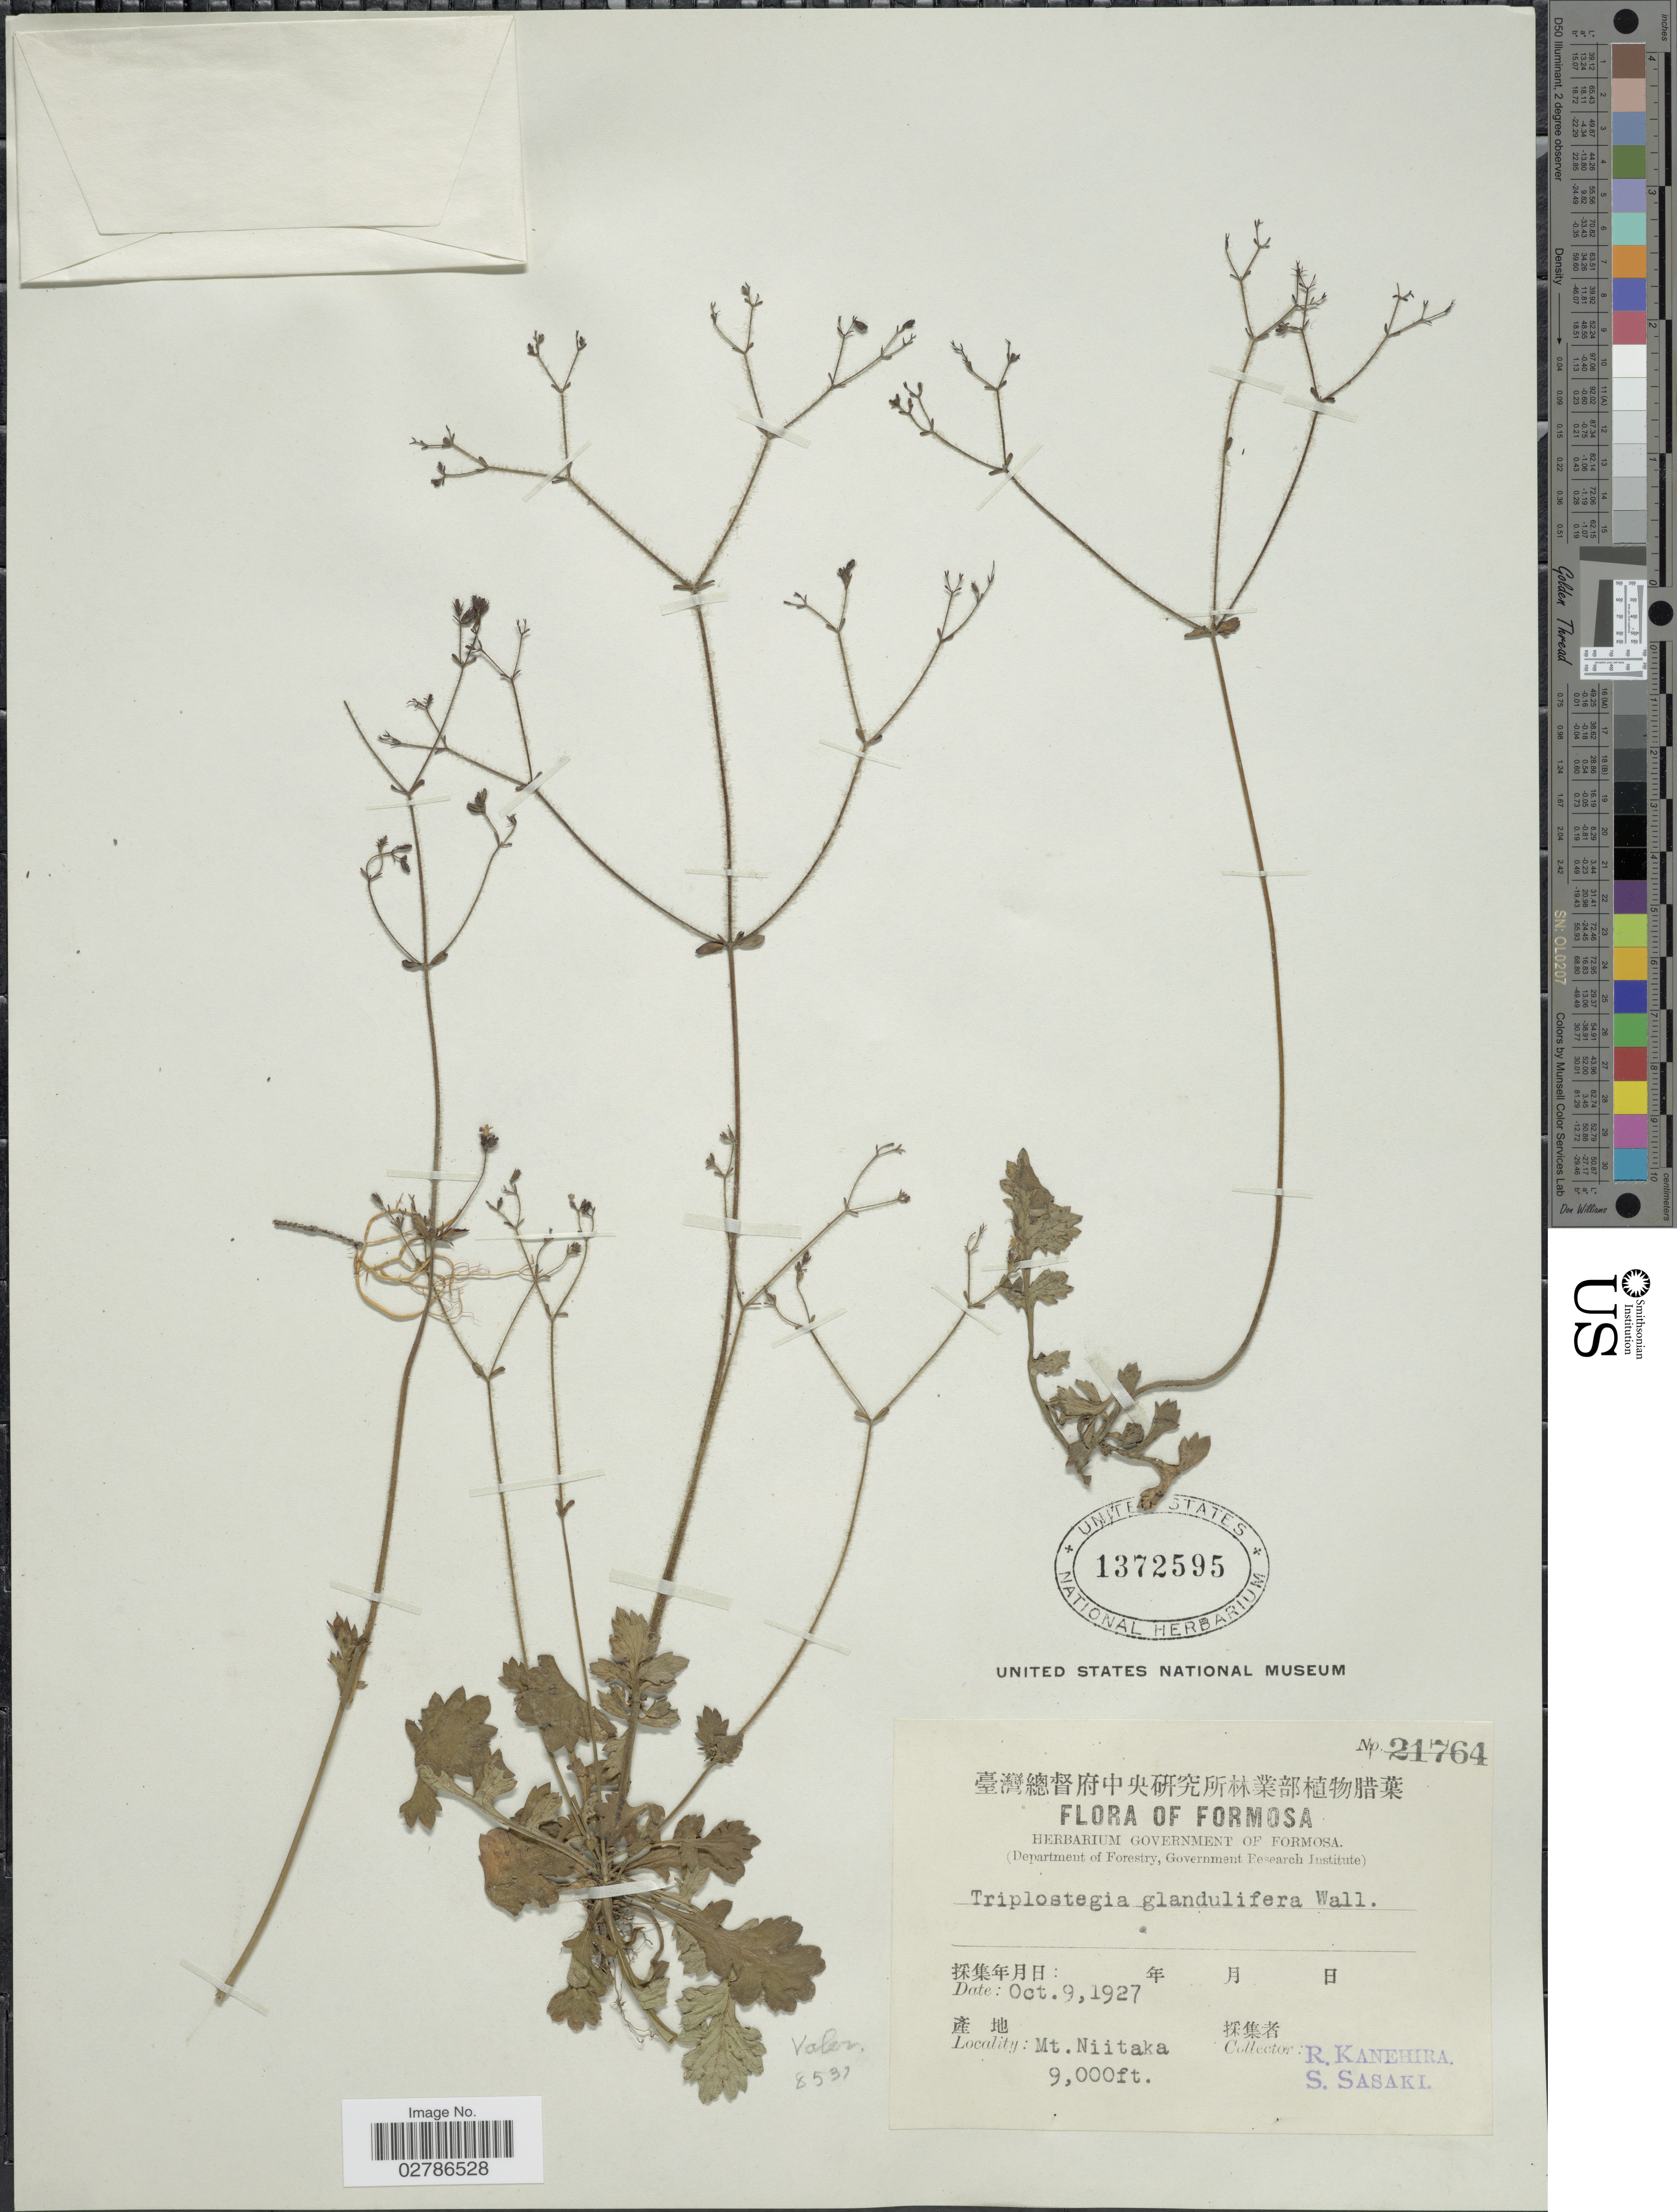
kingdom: Plantae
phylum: Tracheophyta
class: Magnoliopsida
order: Dipsacales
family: Caprifoliaceae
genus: Triplostegia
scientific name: Triplostegia glandulifera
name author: Wall. ex DC.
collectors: R. Kanehira & S. Sasaki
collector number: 21764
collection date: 1927-10-09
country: Taiwan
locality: Formosa. Mt. Niitaka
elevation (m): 2743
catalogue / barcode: US 1372595